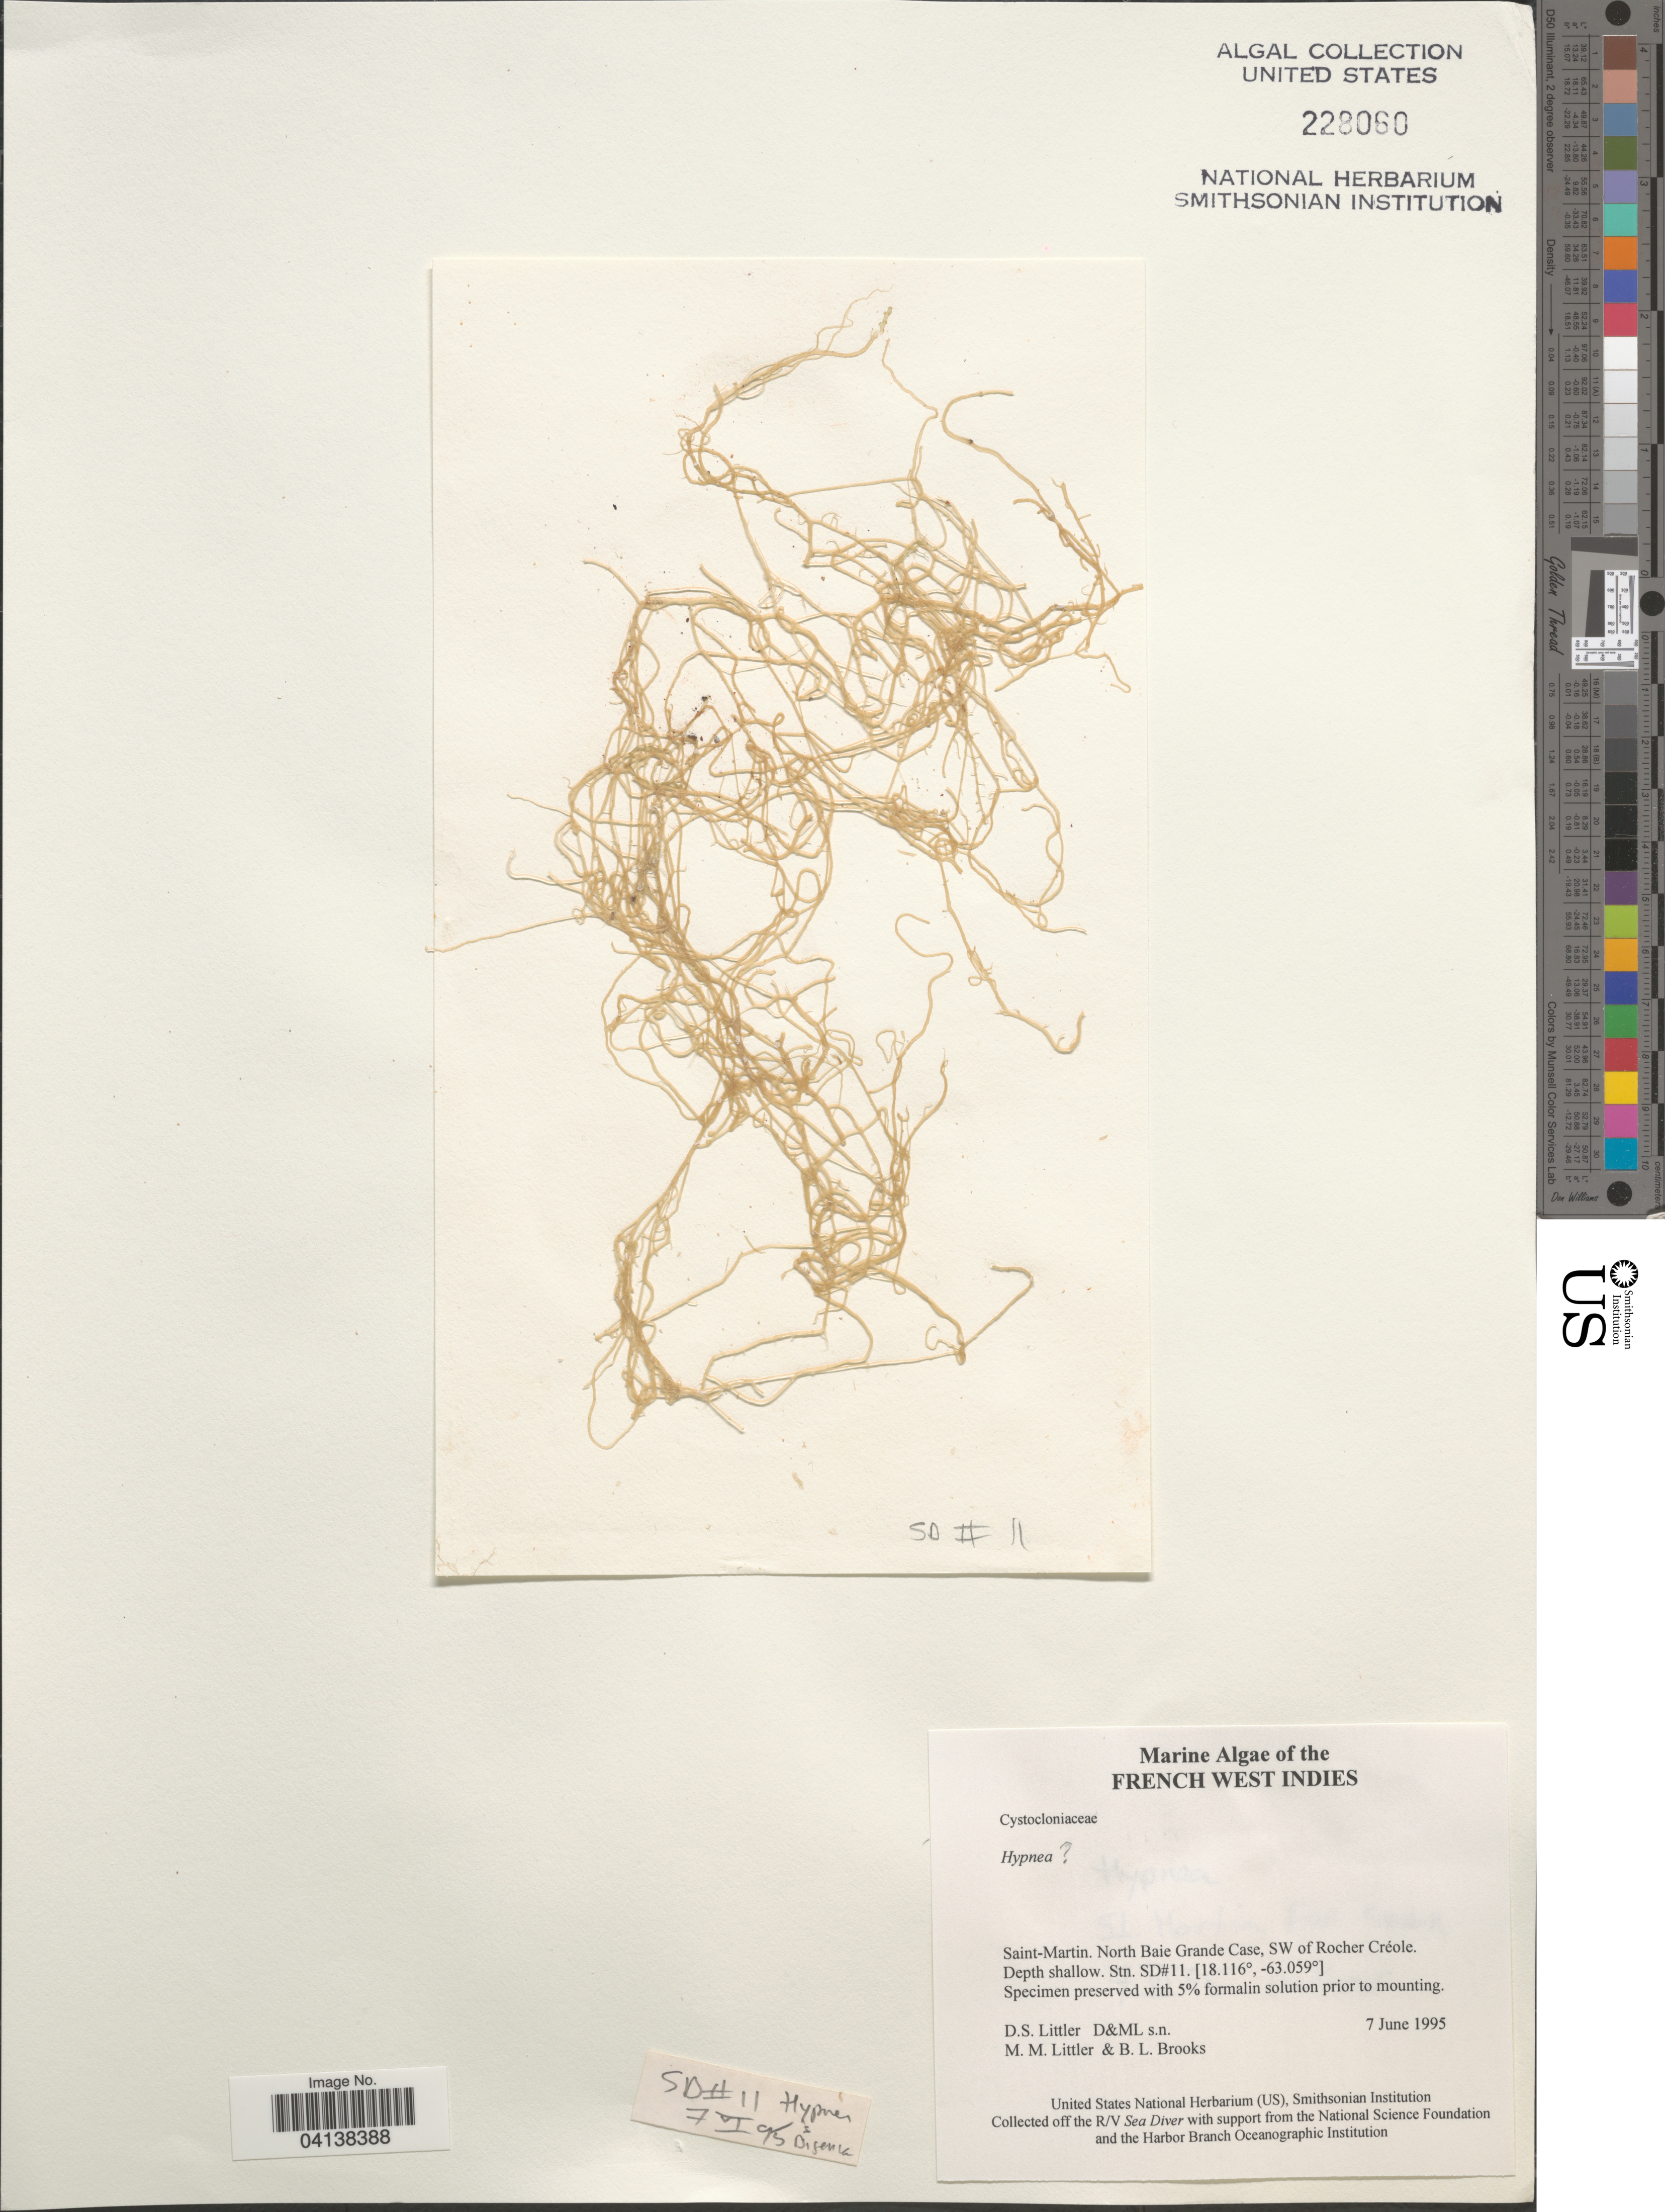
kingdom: Plantae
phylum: Rhodophyta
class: Florideophyceae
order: Gigartinales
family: Cystocloniaceae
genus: Hypnea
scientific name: Hypnea sp.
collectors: D. S. Littler & B. Brooks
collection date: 1995-06-07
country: Saint Martin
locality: French West Indies. Saint-Martin. North Baie Grande Case, SW of Rocher Créole. Stn. SD#11.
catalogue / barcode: US 228060